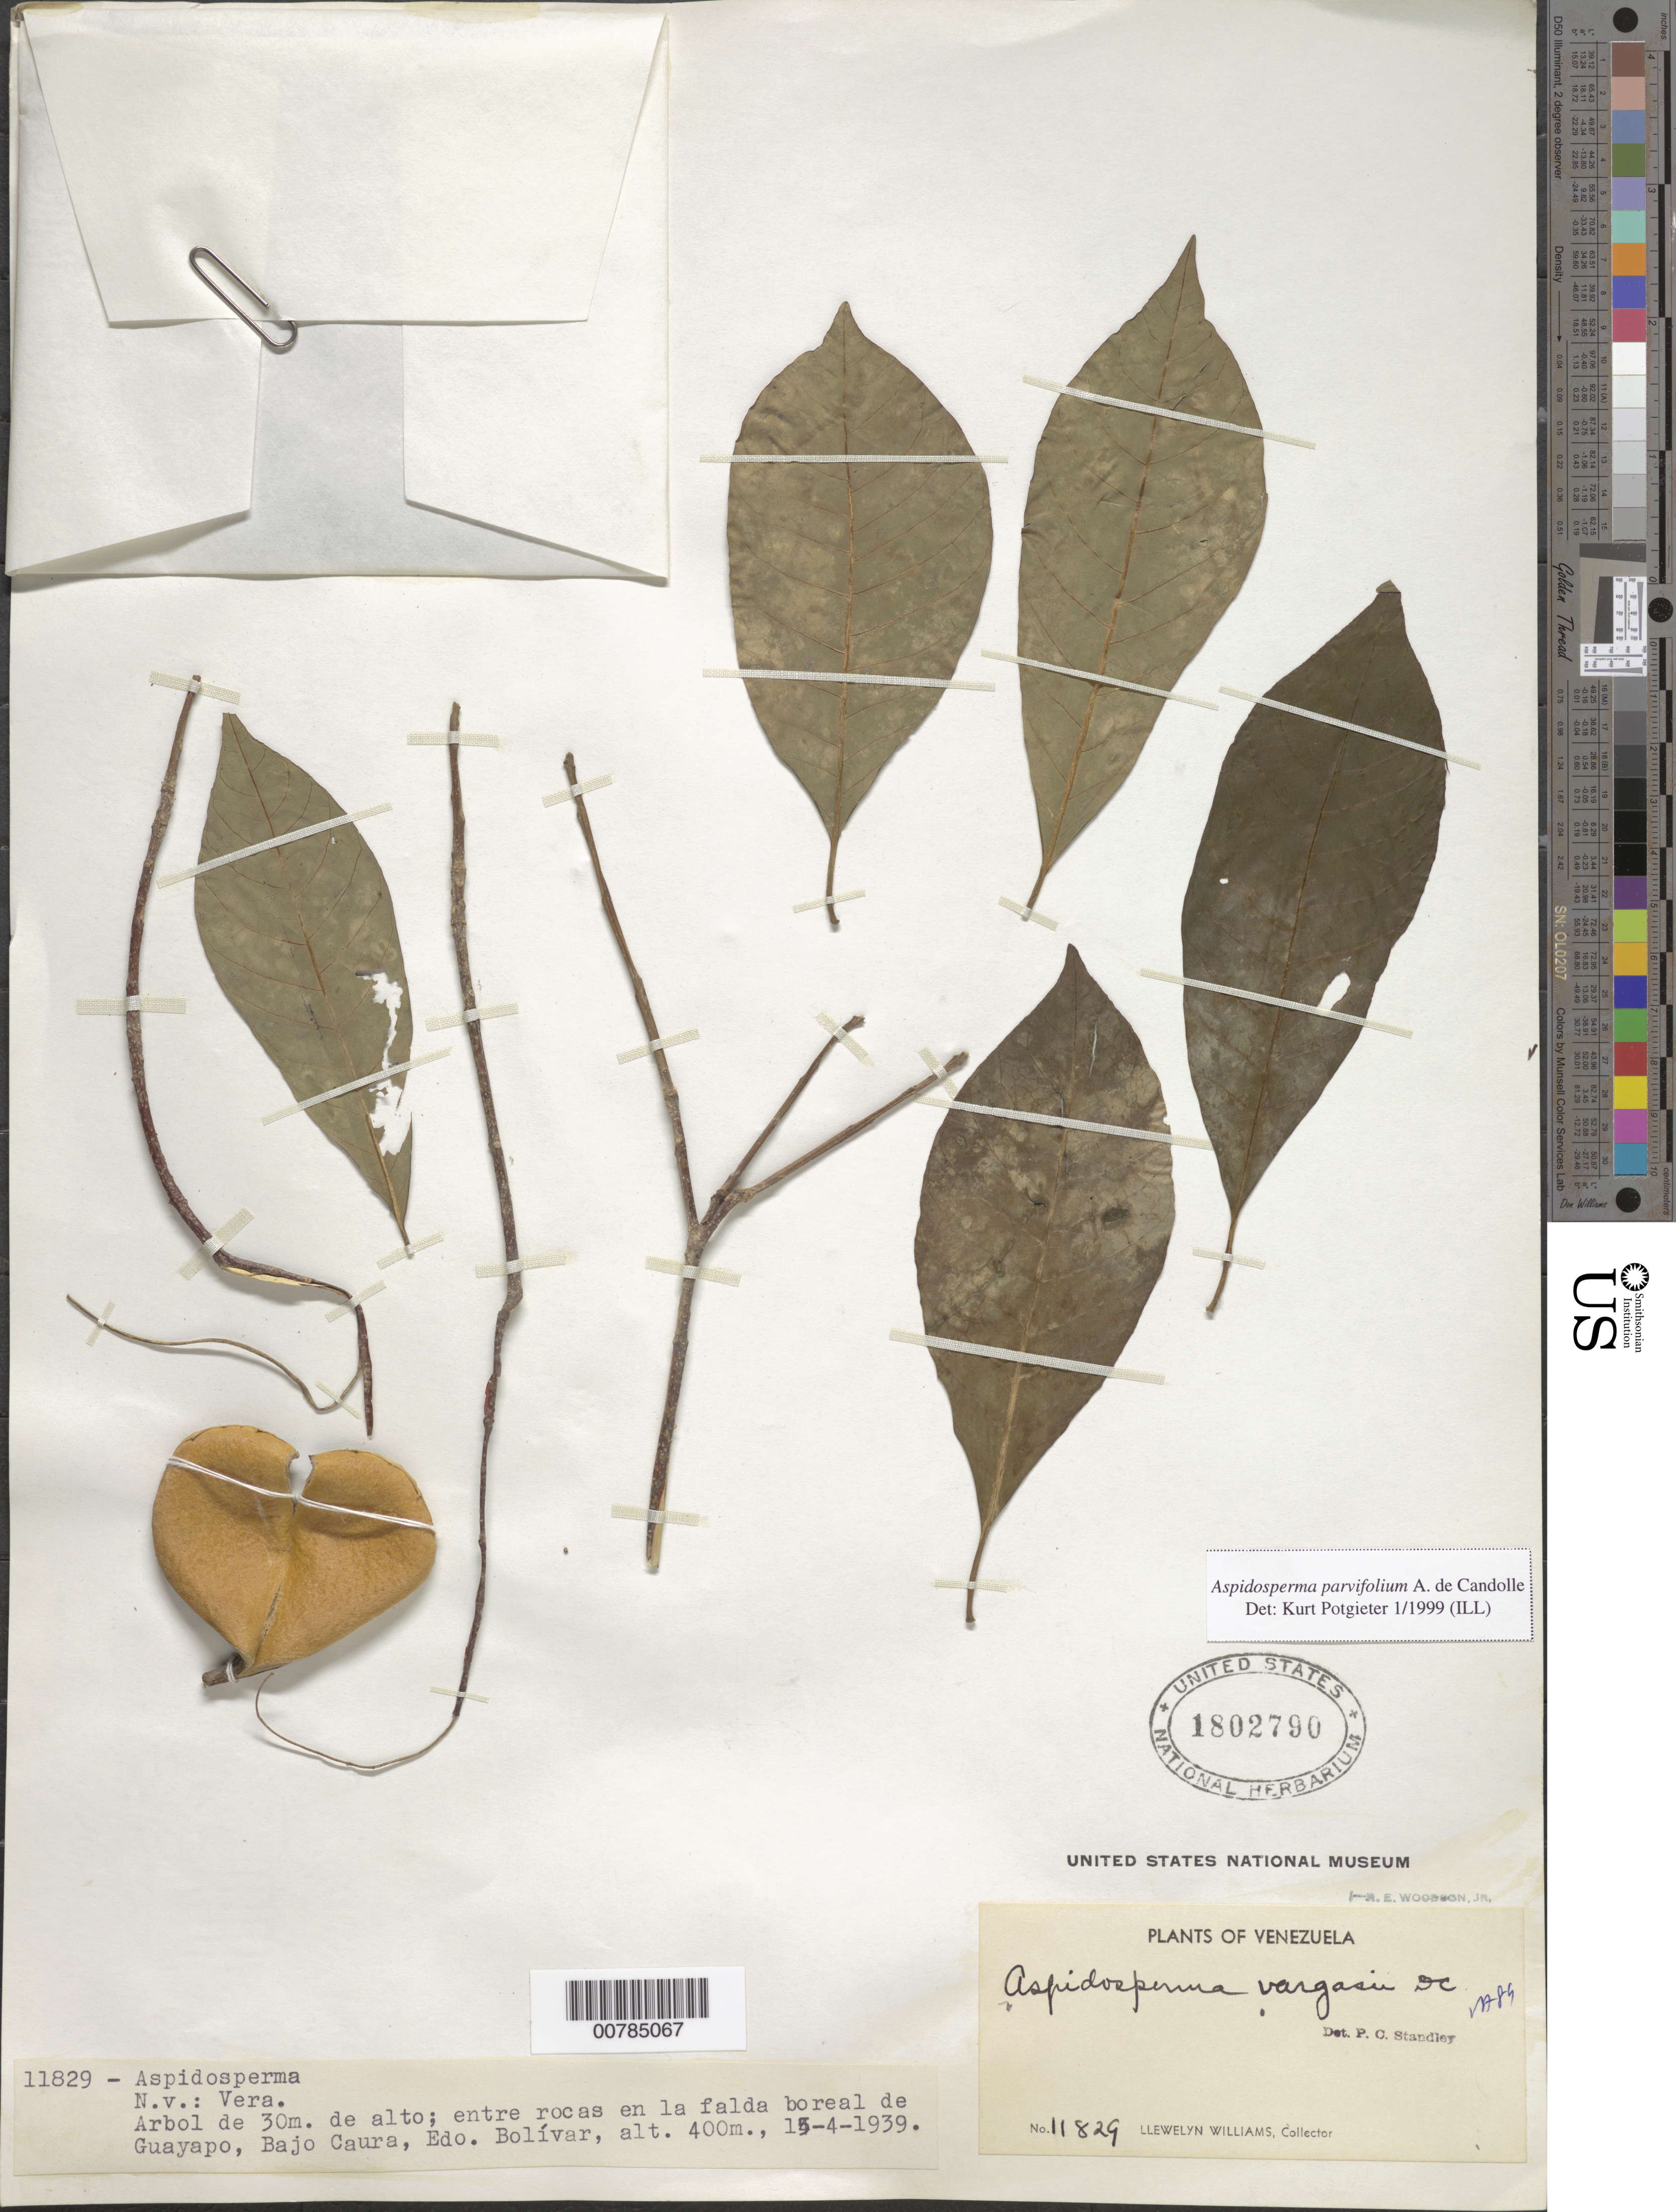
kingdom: Plantae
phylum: Tracheophyta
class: Magnoliopsida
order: Gentianales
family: Apocynaceae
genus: Aspidosperma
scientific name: Aspidosperma parvifolium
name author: A. DC.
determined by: Potgieter, K.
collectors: Ll. Williams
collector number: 11829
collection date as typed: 15-Apr-39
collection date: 1939-04-15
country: Venezuela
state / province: Bolívar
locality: Guayapo, Bajo Caura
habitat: Entre rocas en la falda boreal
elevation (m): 400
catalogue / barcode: US 1802790